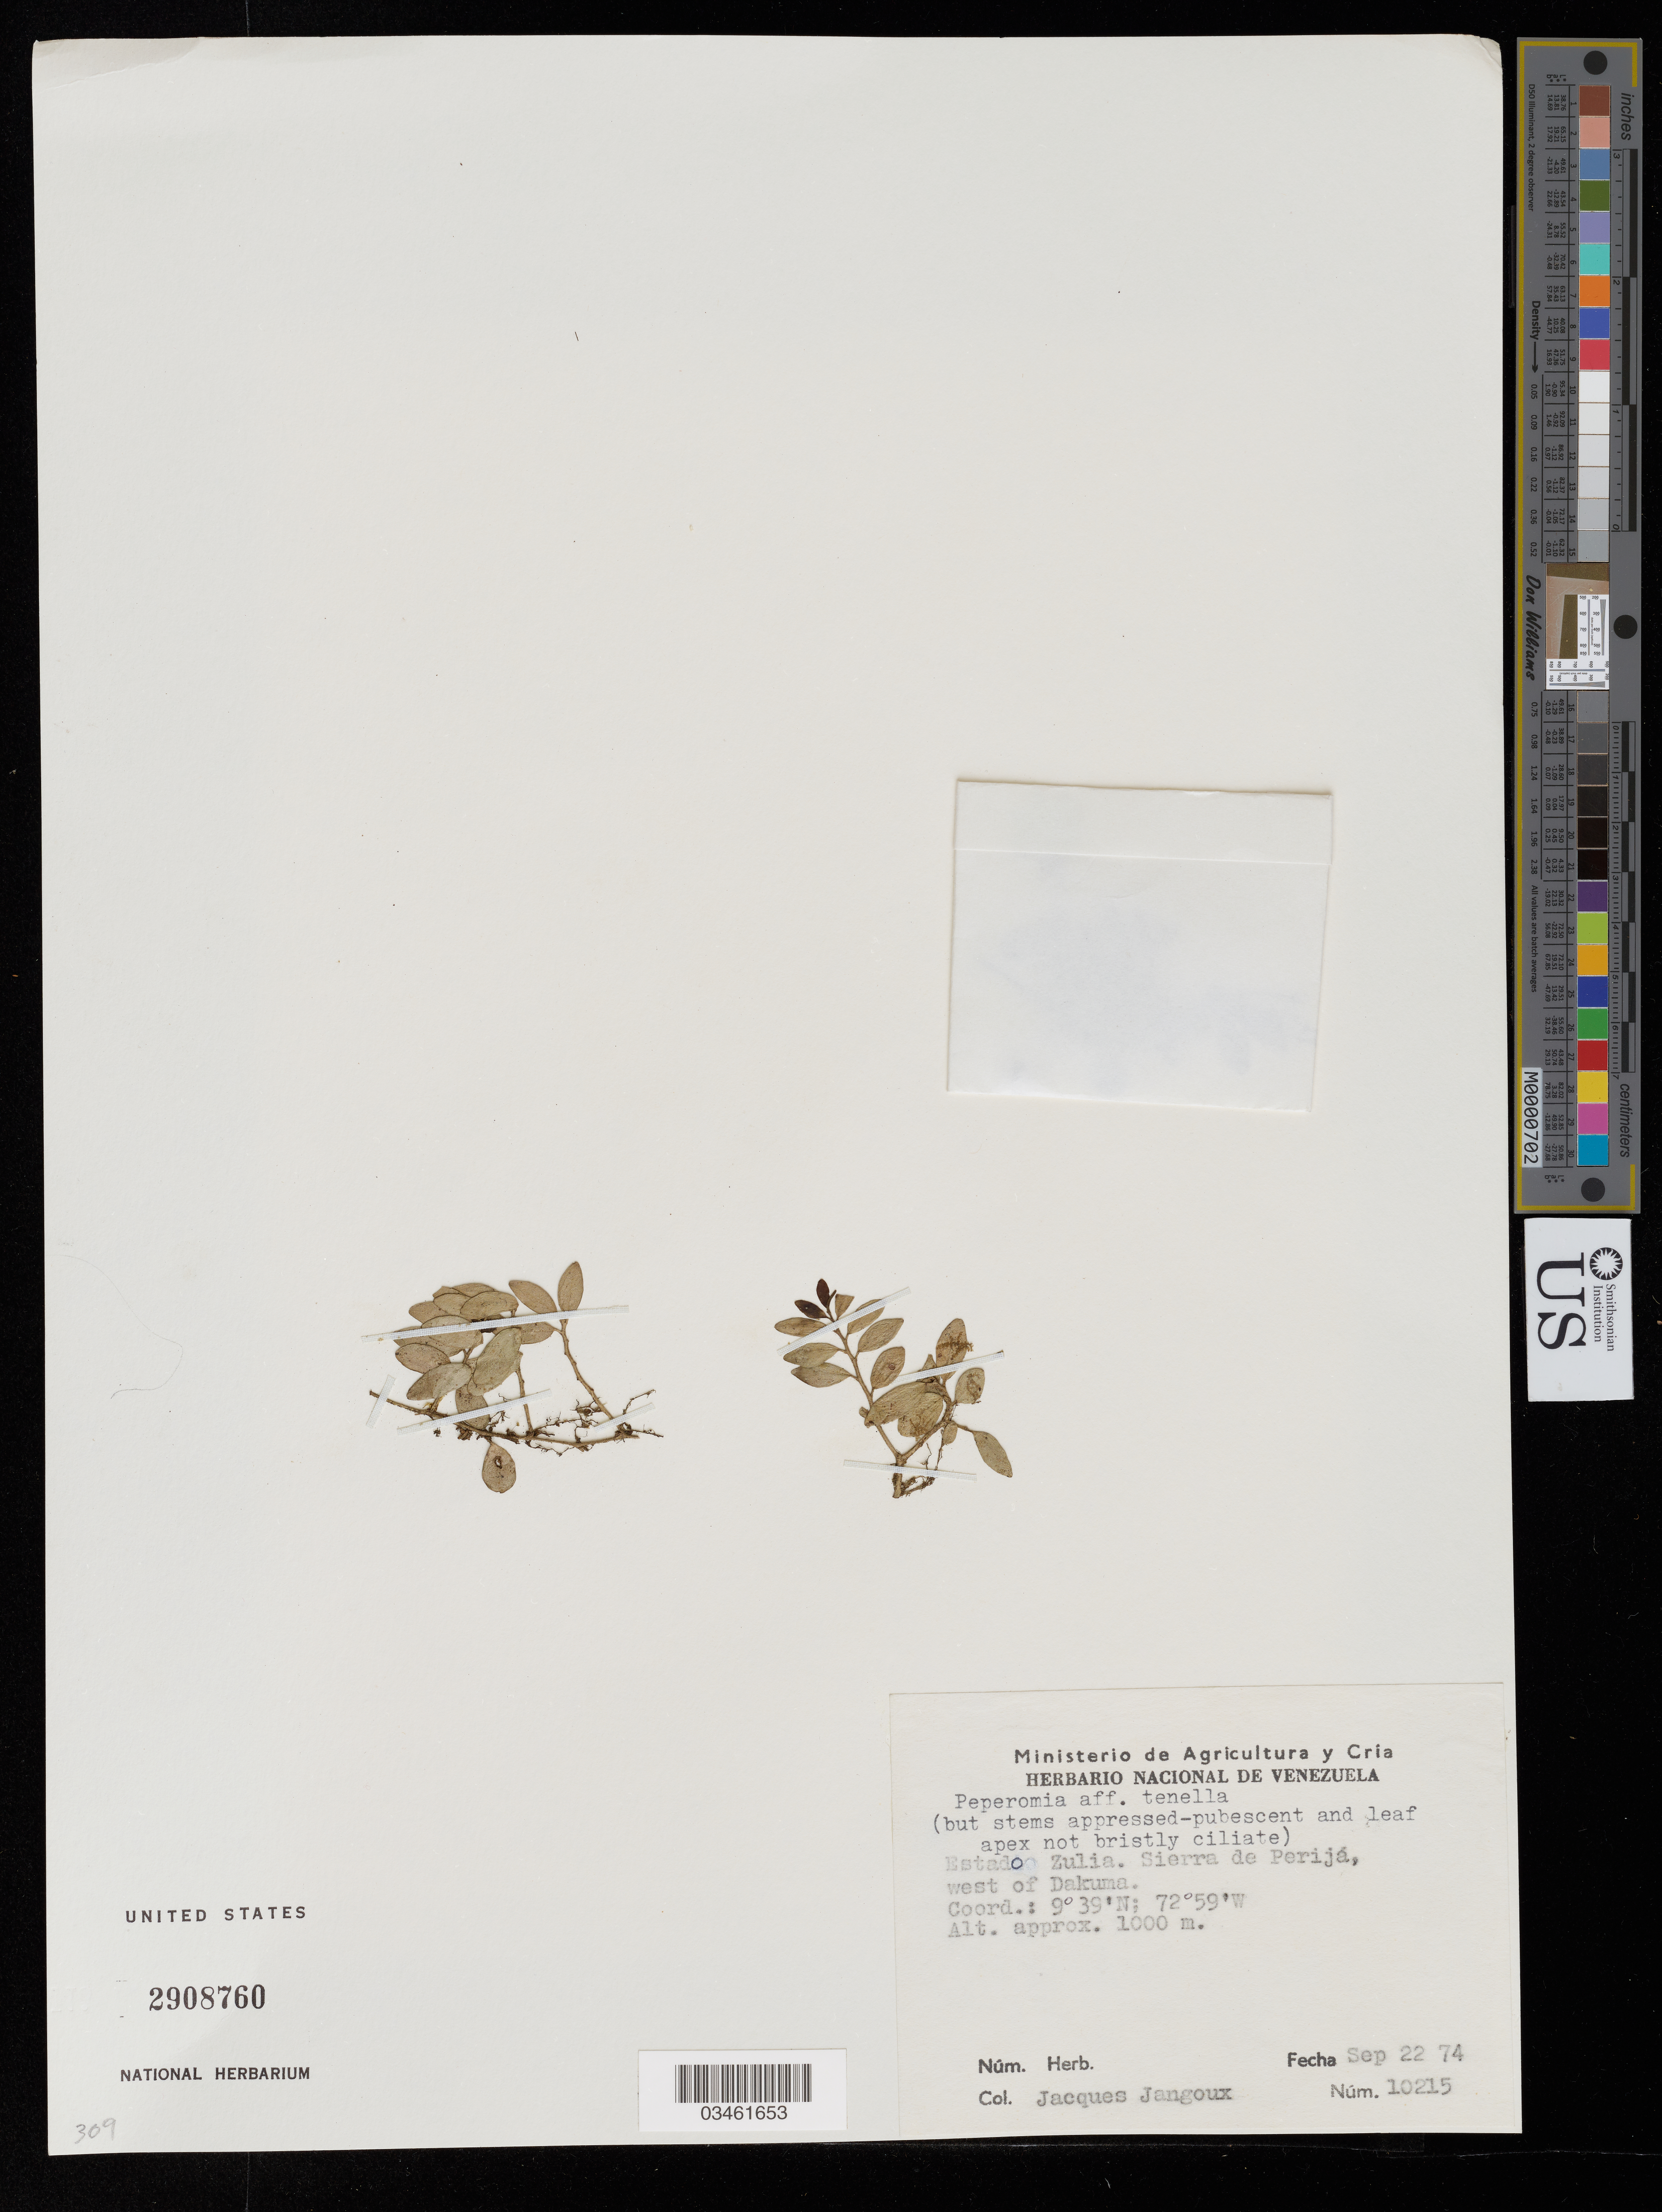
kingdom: Plantae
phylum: Tracheophyta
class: Magnoliopsida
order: Piperales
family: Piperaceae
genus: Peperomia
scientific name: Peperomia tenella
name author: (Sw.) A. Dietr.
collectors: J. I. Jangoux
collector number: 10215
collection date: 1974-09-22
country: Venezuela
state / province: Zulia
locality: Sierra de Perijá, west of Dakuma.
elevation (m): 1000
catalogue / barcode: US 2908760